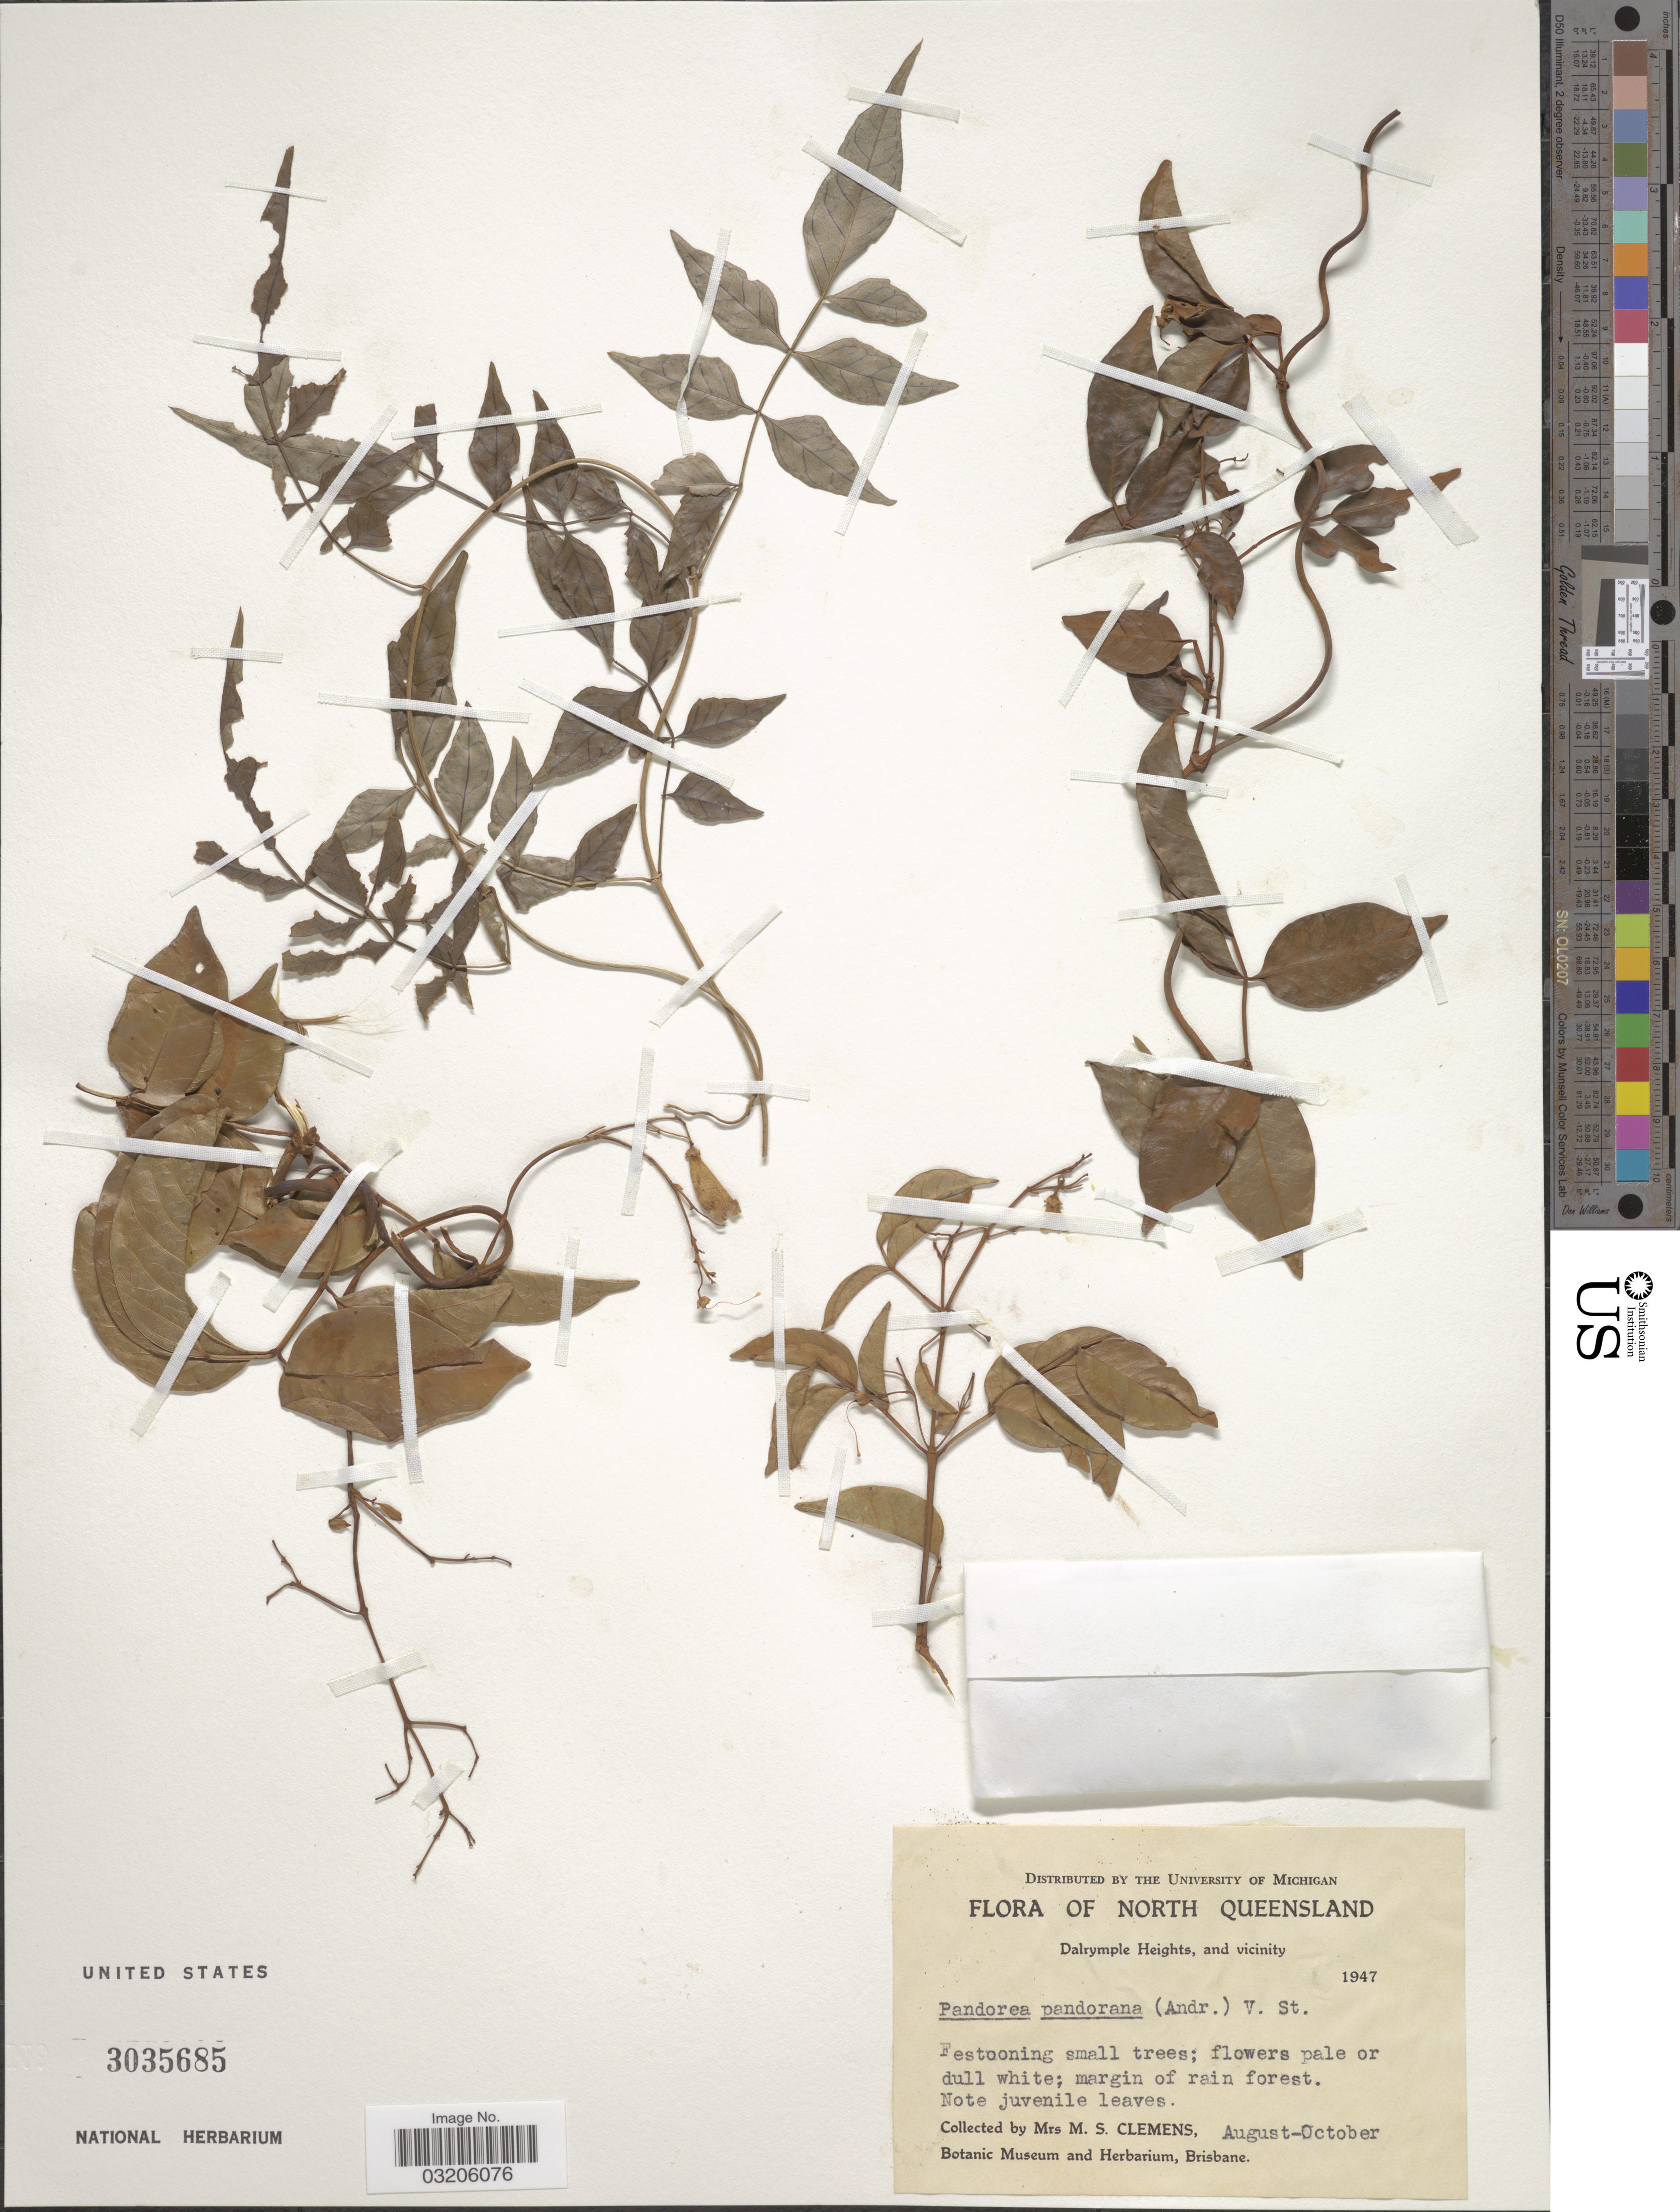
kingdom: Plantae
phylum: Tracheophyta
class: Magnoliopsida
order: Lamiales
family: Bignoniaceae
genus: Pandorea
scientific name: Pandorea pandorana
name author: (Andrews) Steenis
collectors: M. S. Clemens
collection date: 1947-08/1947-10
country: Australia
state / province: Queensland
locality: North Queensland. Dalrymple Heights, and vicinity.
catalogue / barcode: US 3035685